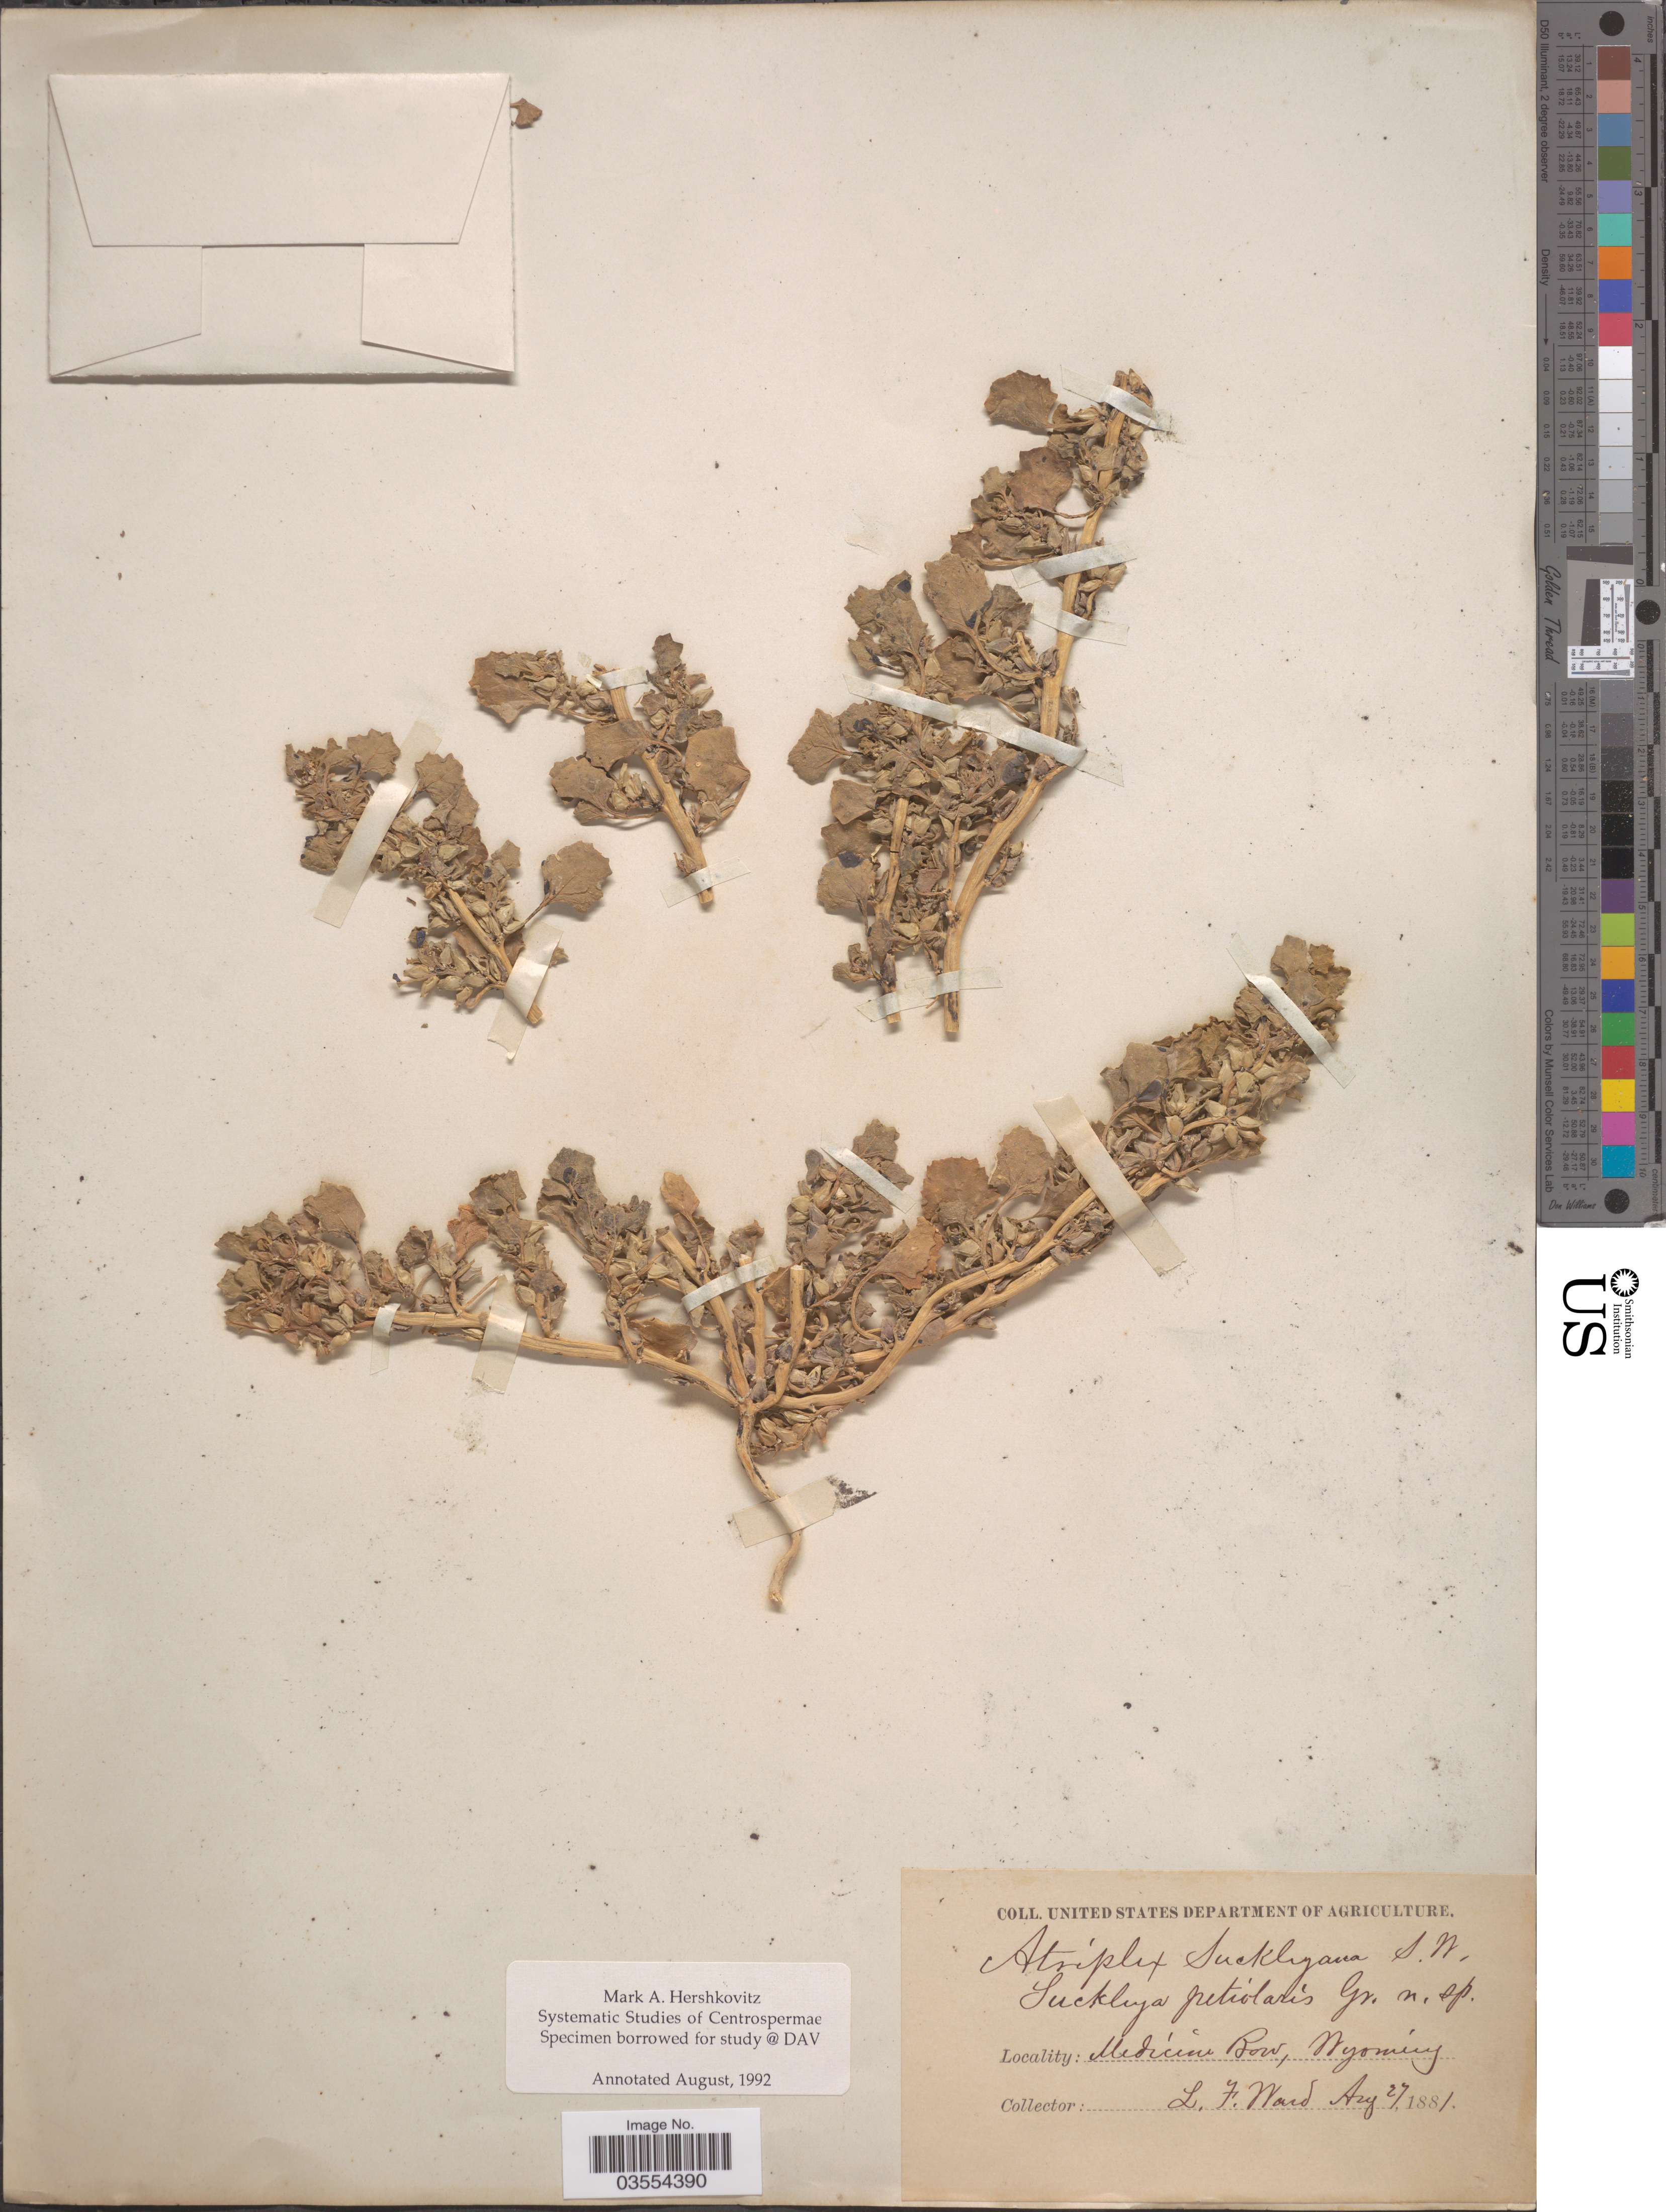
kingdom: Plantae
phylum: Tracheophyta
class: Magnoliopsida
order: Caryophyllales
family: Amaranthaceae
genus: Suckleya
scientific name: Suckleya suckleyana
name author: (Torr.) Rydb.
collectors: L. Ward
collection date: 1881-08-27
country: United States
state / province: Wyoming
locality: Medicine Bow.